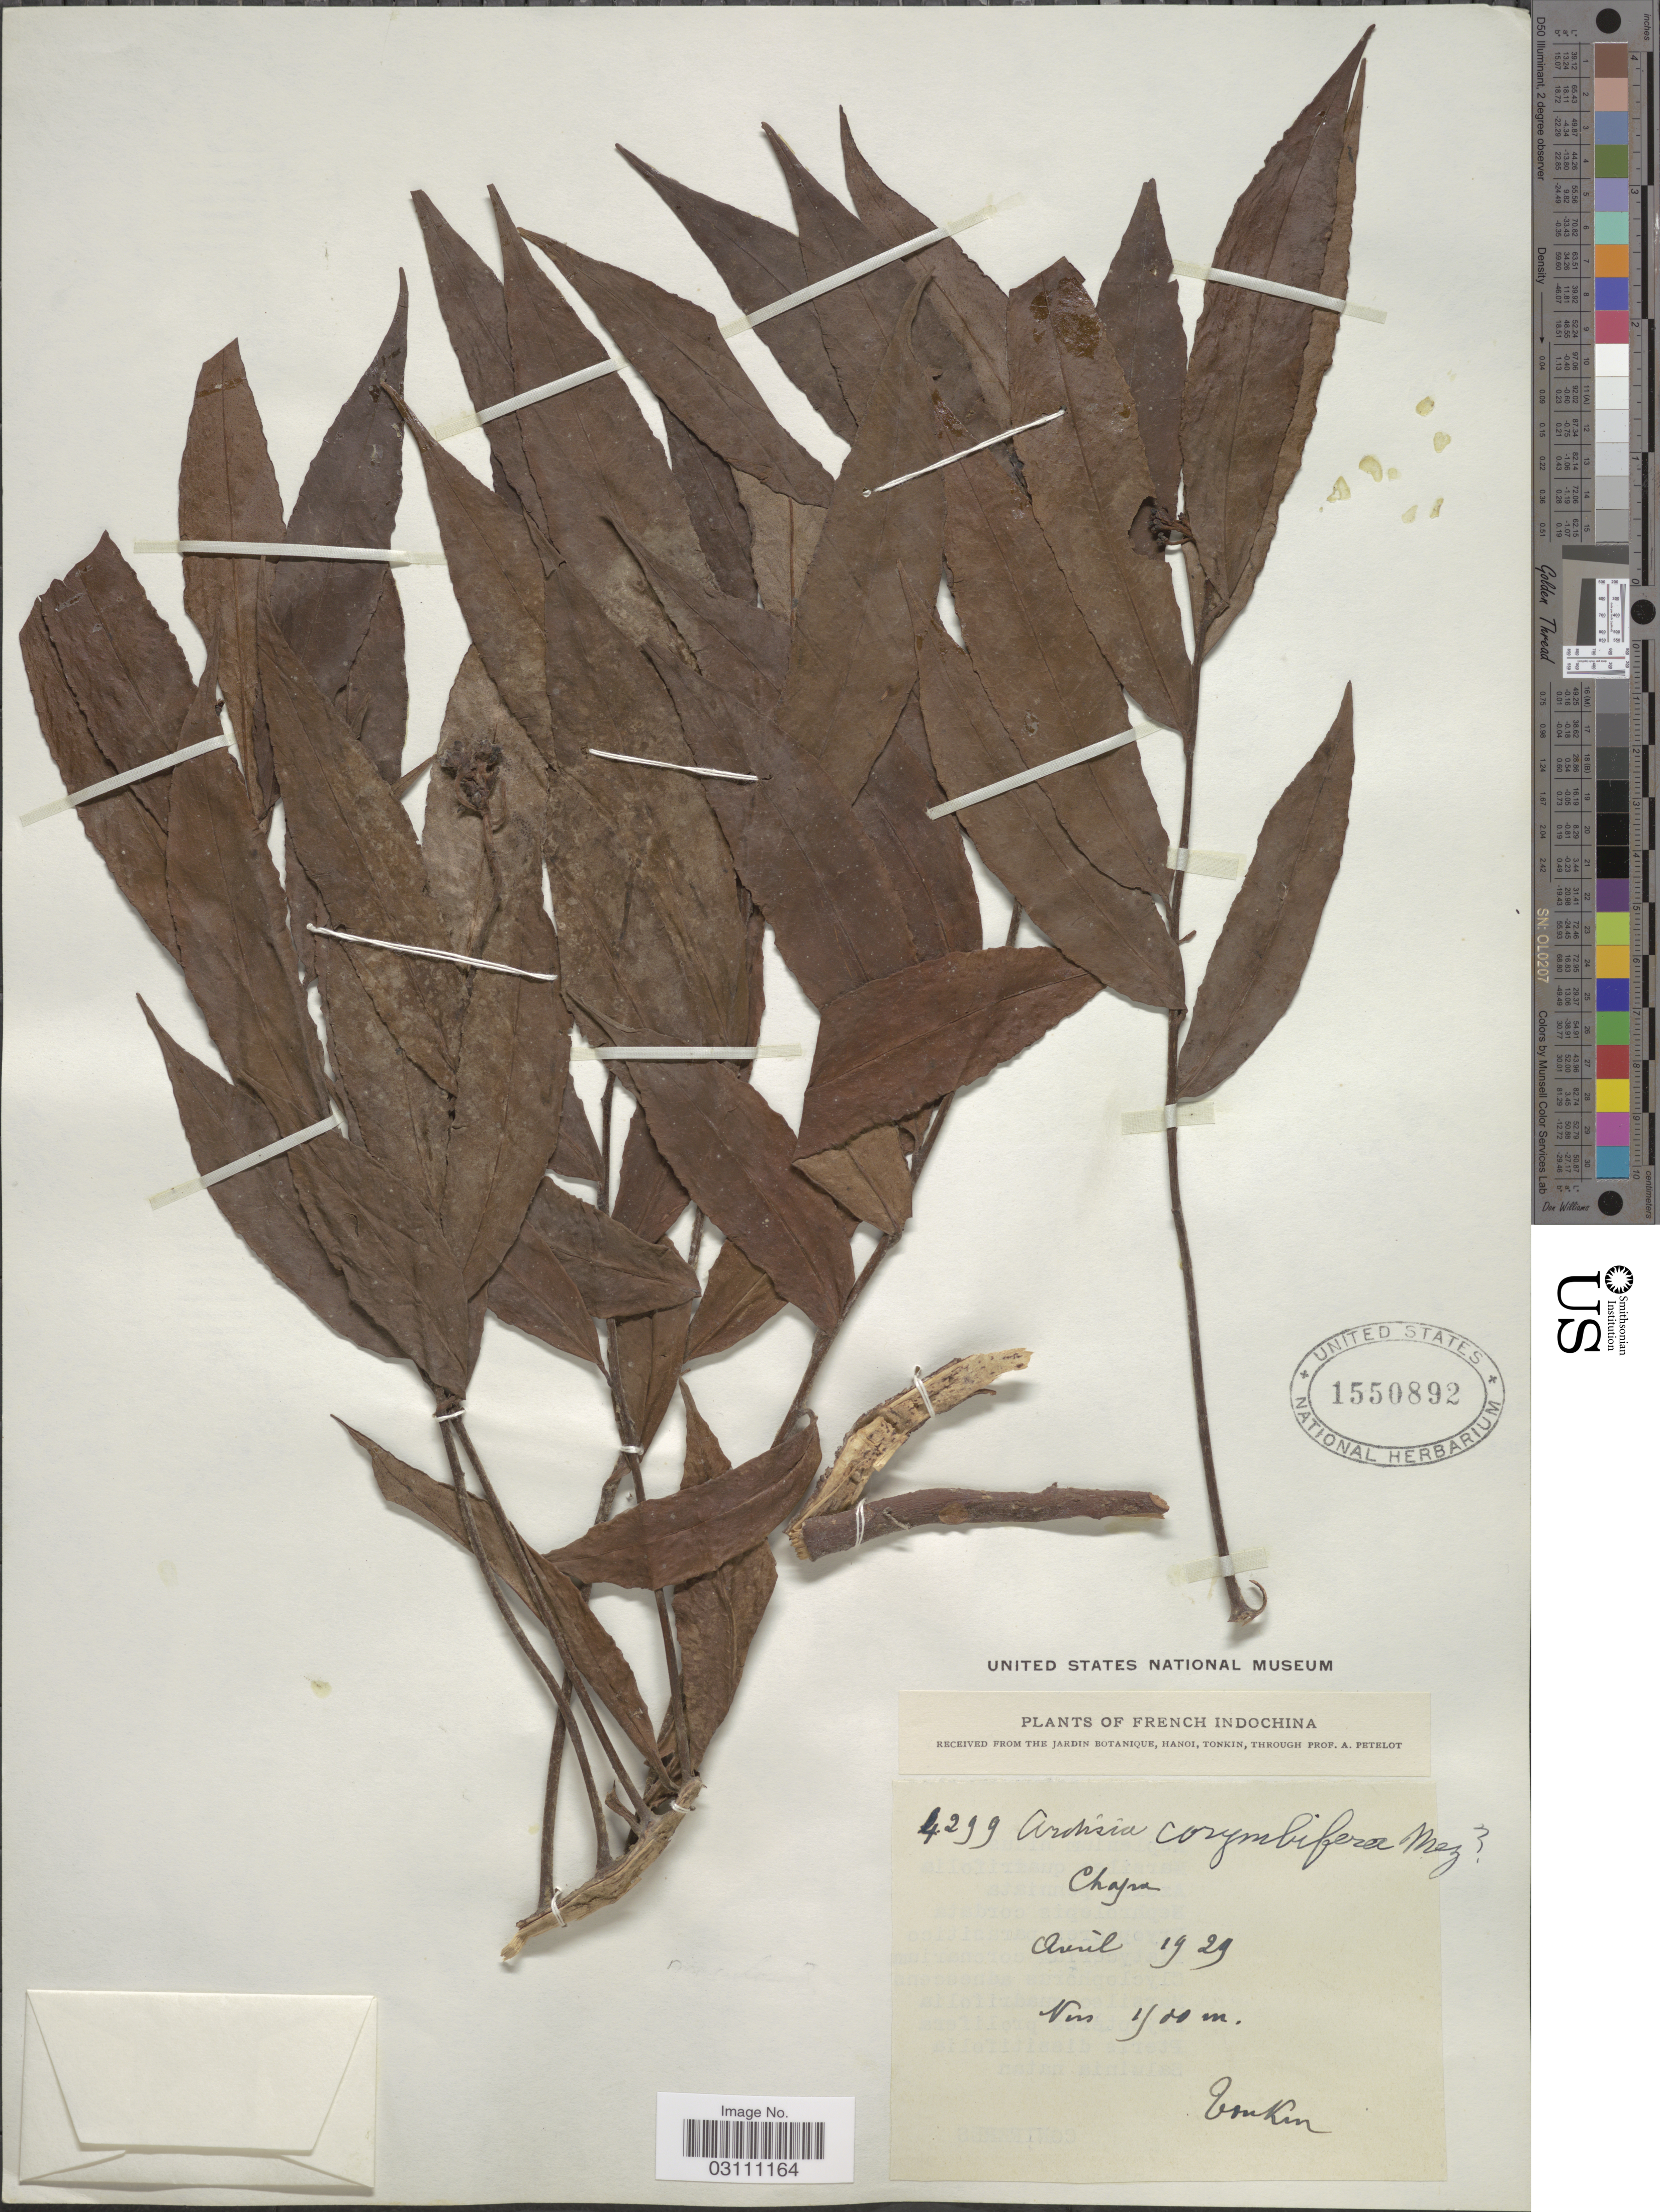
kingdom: Plantae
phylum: Tracheophyta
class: Magnoliopsida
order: Ericales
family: Primulaceae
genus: Ardisia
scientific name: Ardisia corymbifera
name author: Mez in Engl.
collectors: A. Petelot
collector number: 4299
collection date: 1929-04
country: Vietnam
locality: French Indochina. Chapa.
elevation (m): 1500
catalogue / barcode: US 1550892